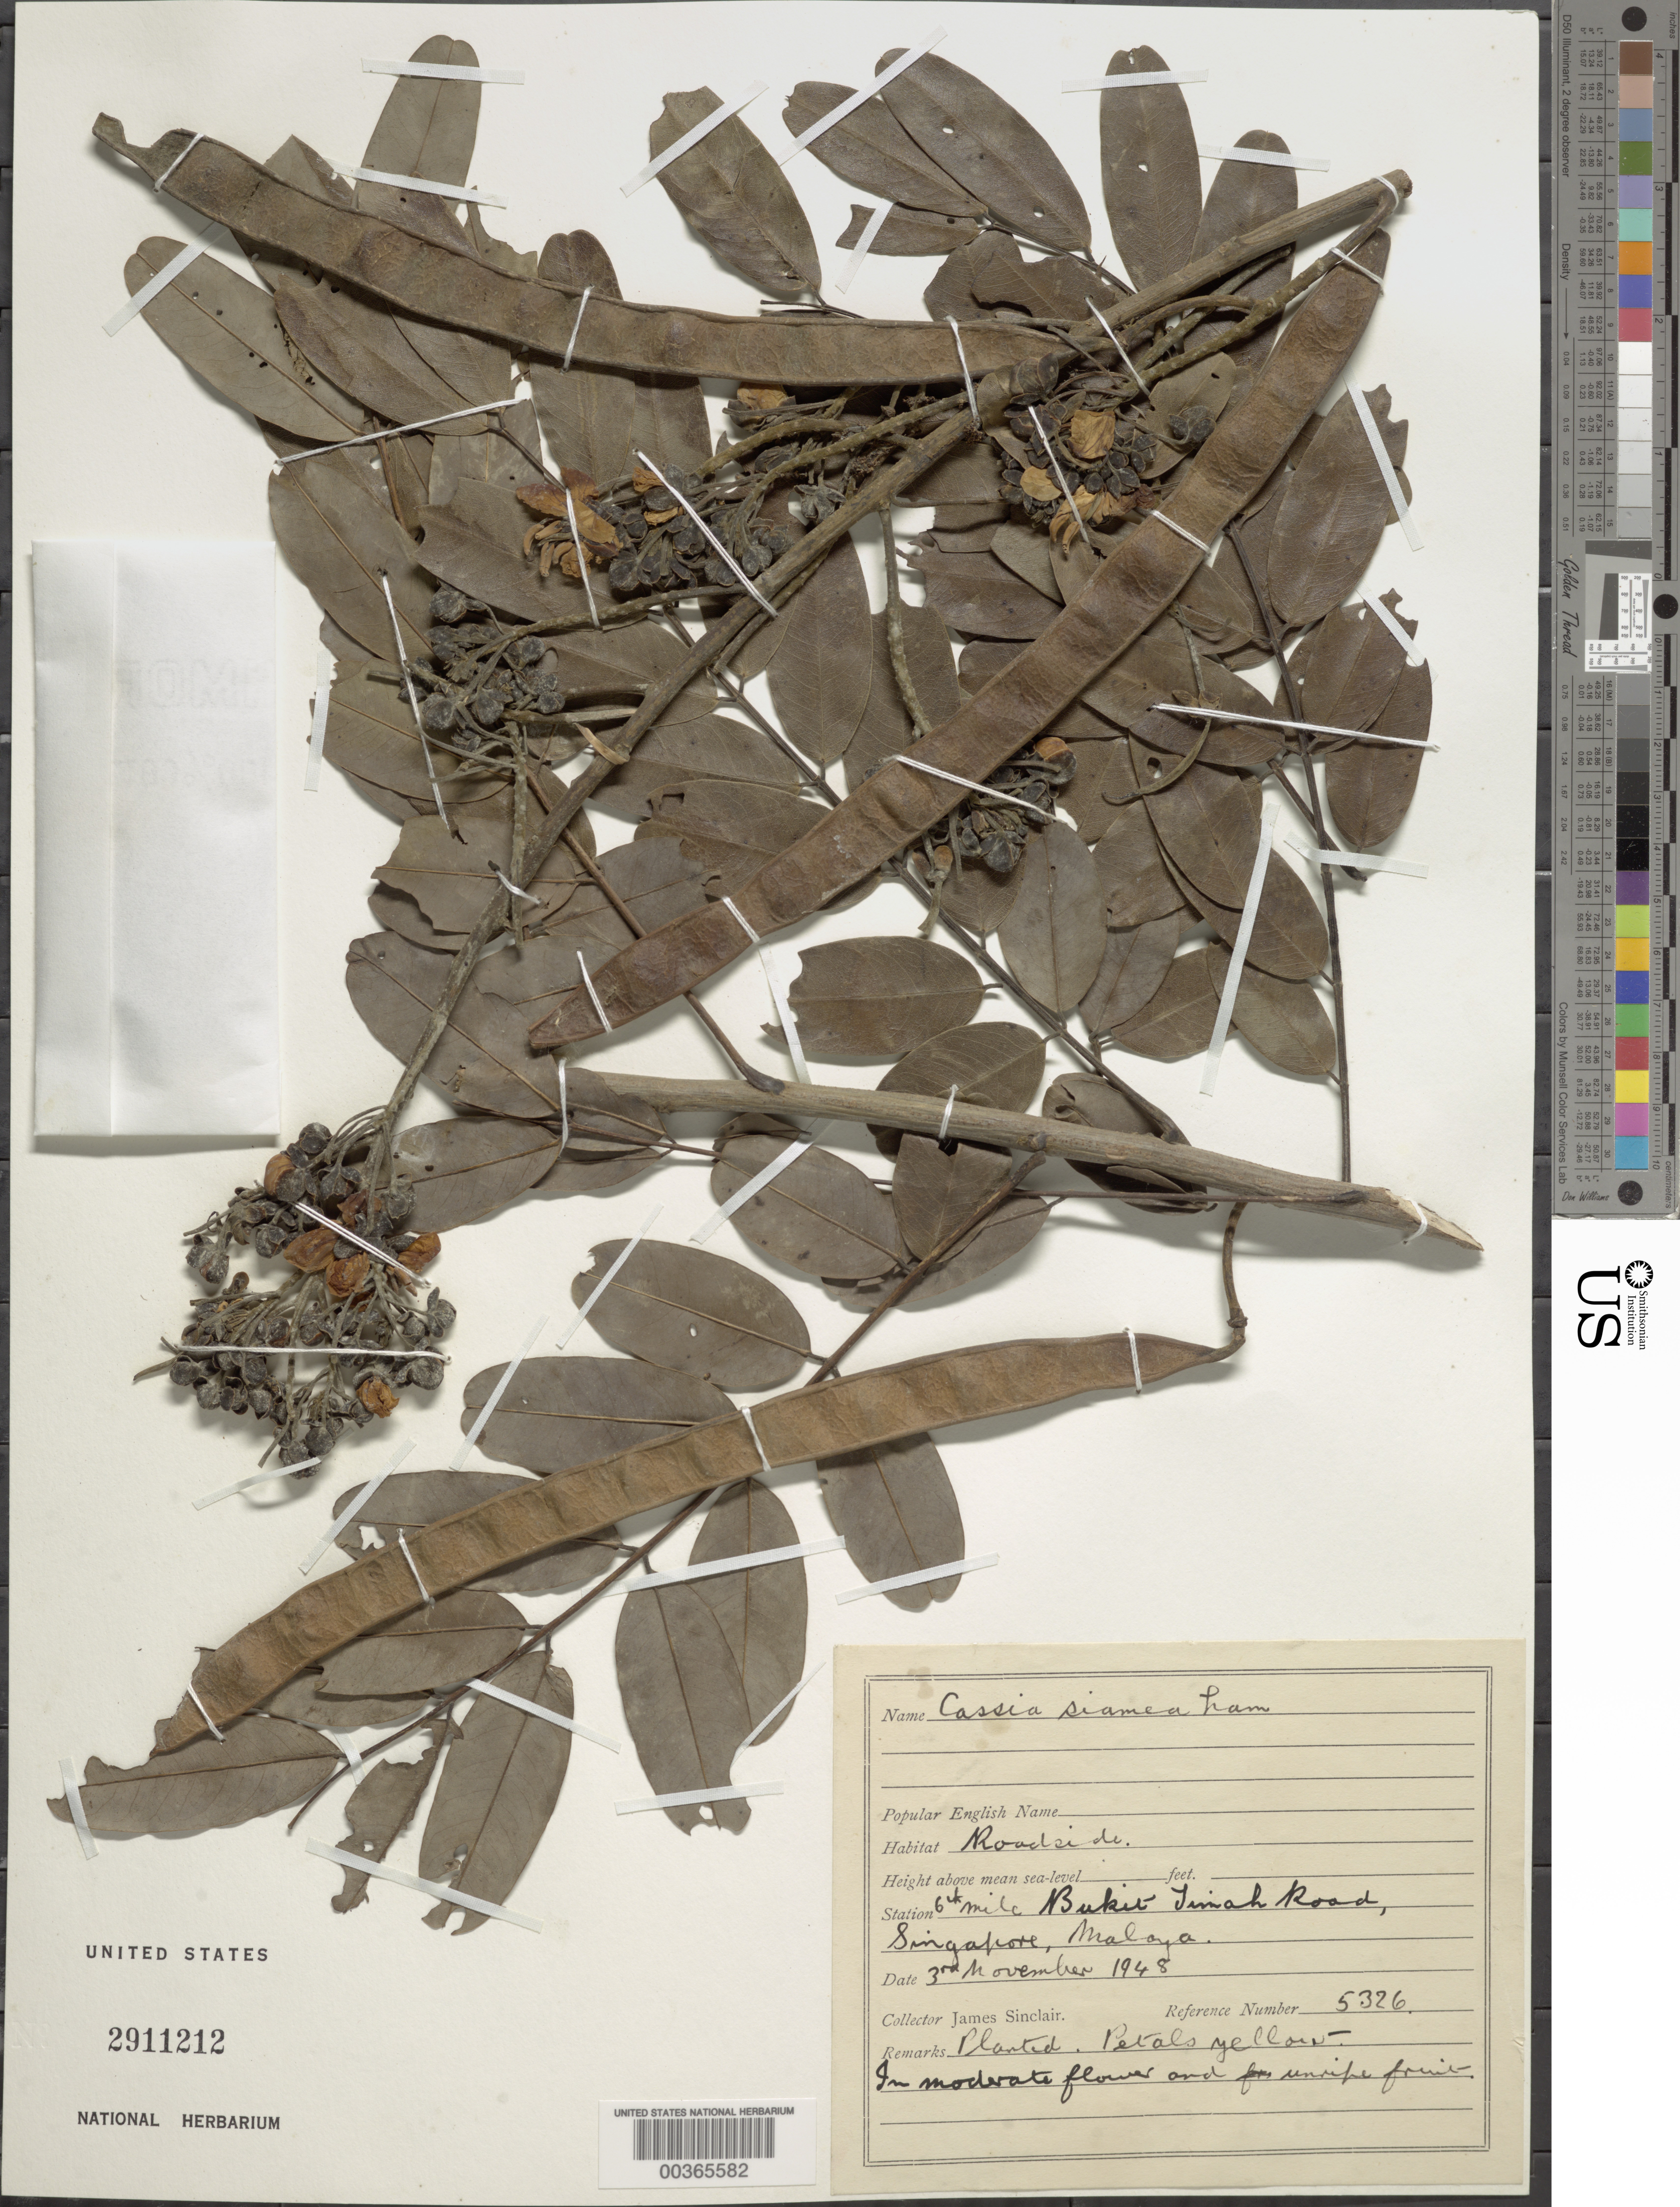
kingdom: Plantae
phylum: Tracheophyta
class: Magnoliopsida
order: Fabales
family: Fabaceae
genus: Senna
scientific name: Senna siamea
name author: (Lam.) H.S. Irwin & Barneby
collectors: J. Sinclair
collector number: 5326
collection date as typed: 03 Nov 1948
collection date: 1948-11-03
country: Singapore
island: Singapore Island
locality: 6th mile bukit timah road [Malay Peninsula]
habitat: Roadside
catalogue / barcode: US 2911212